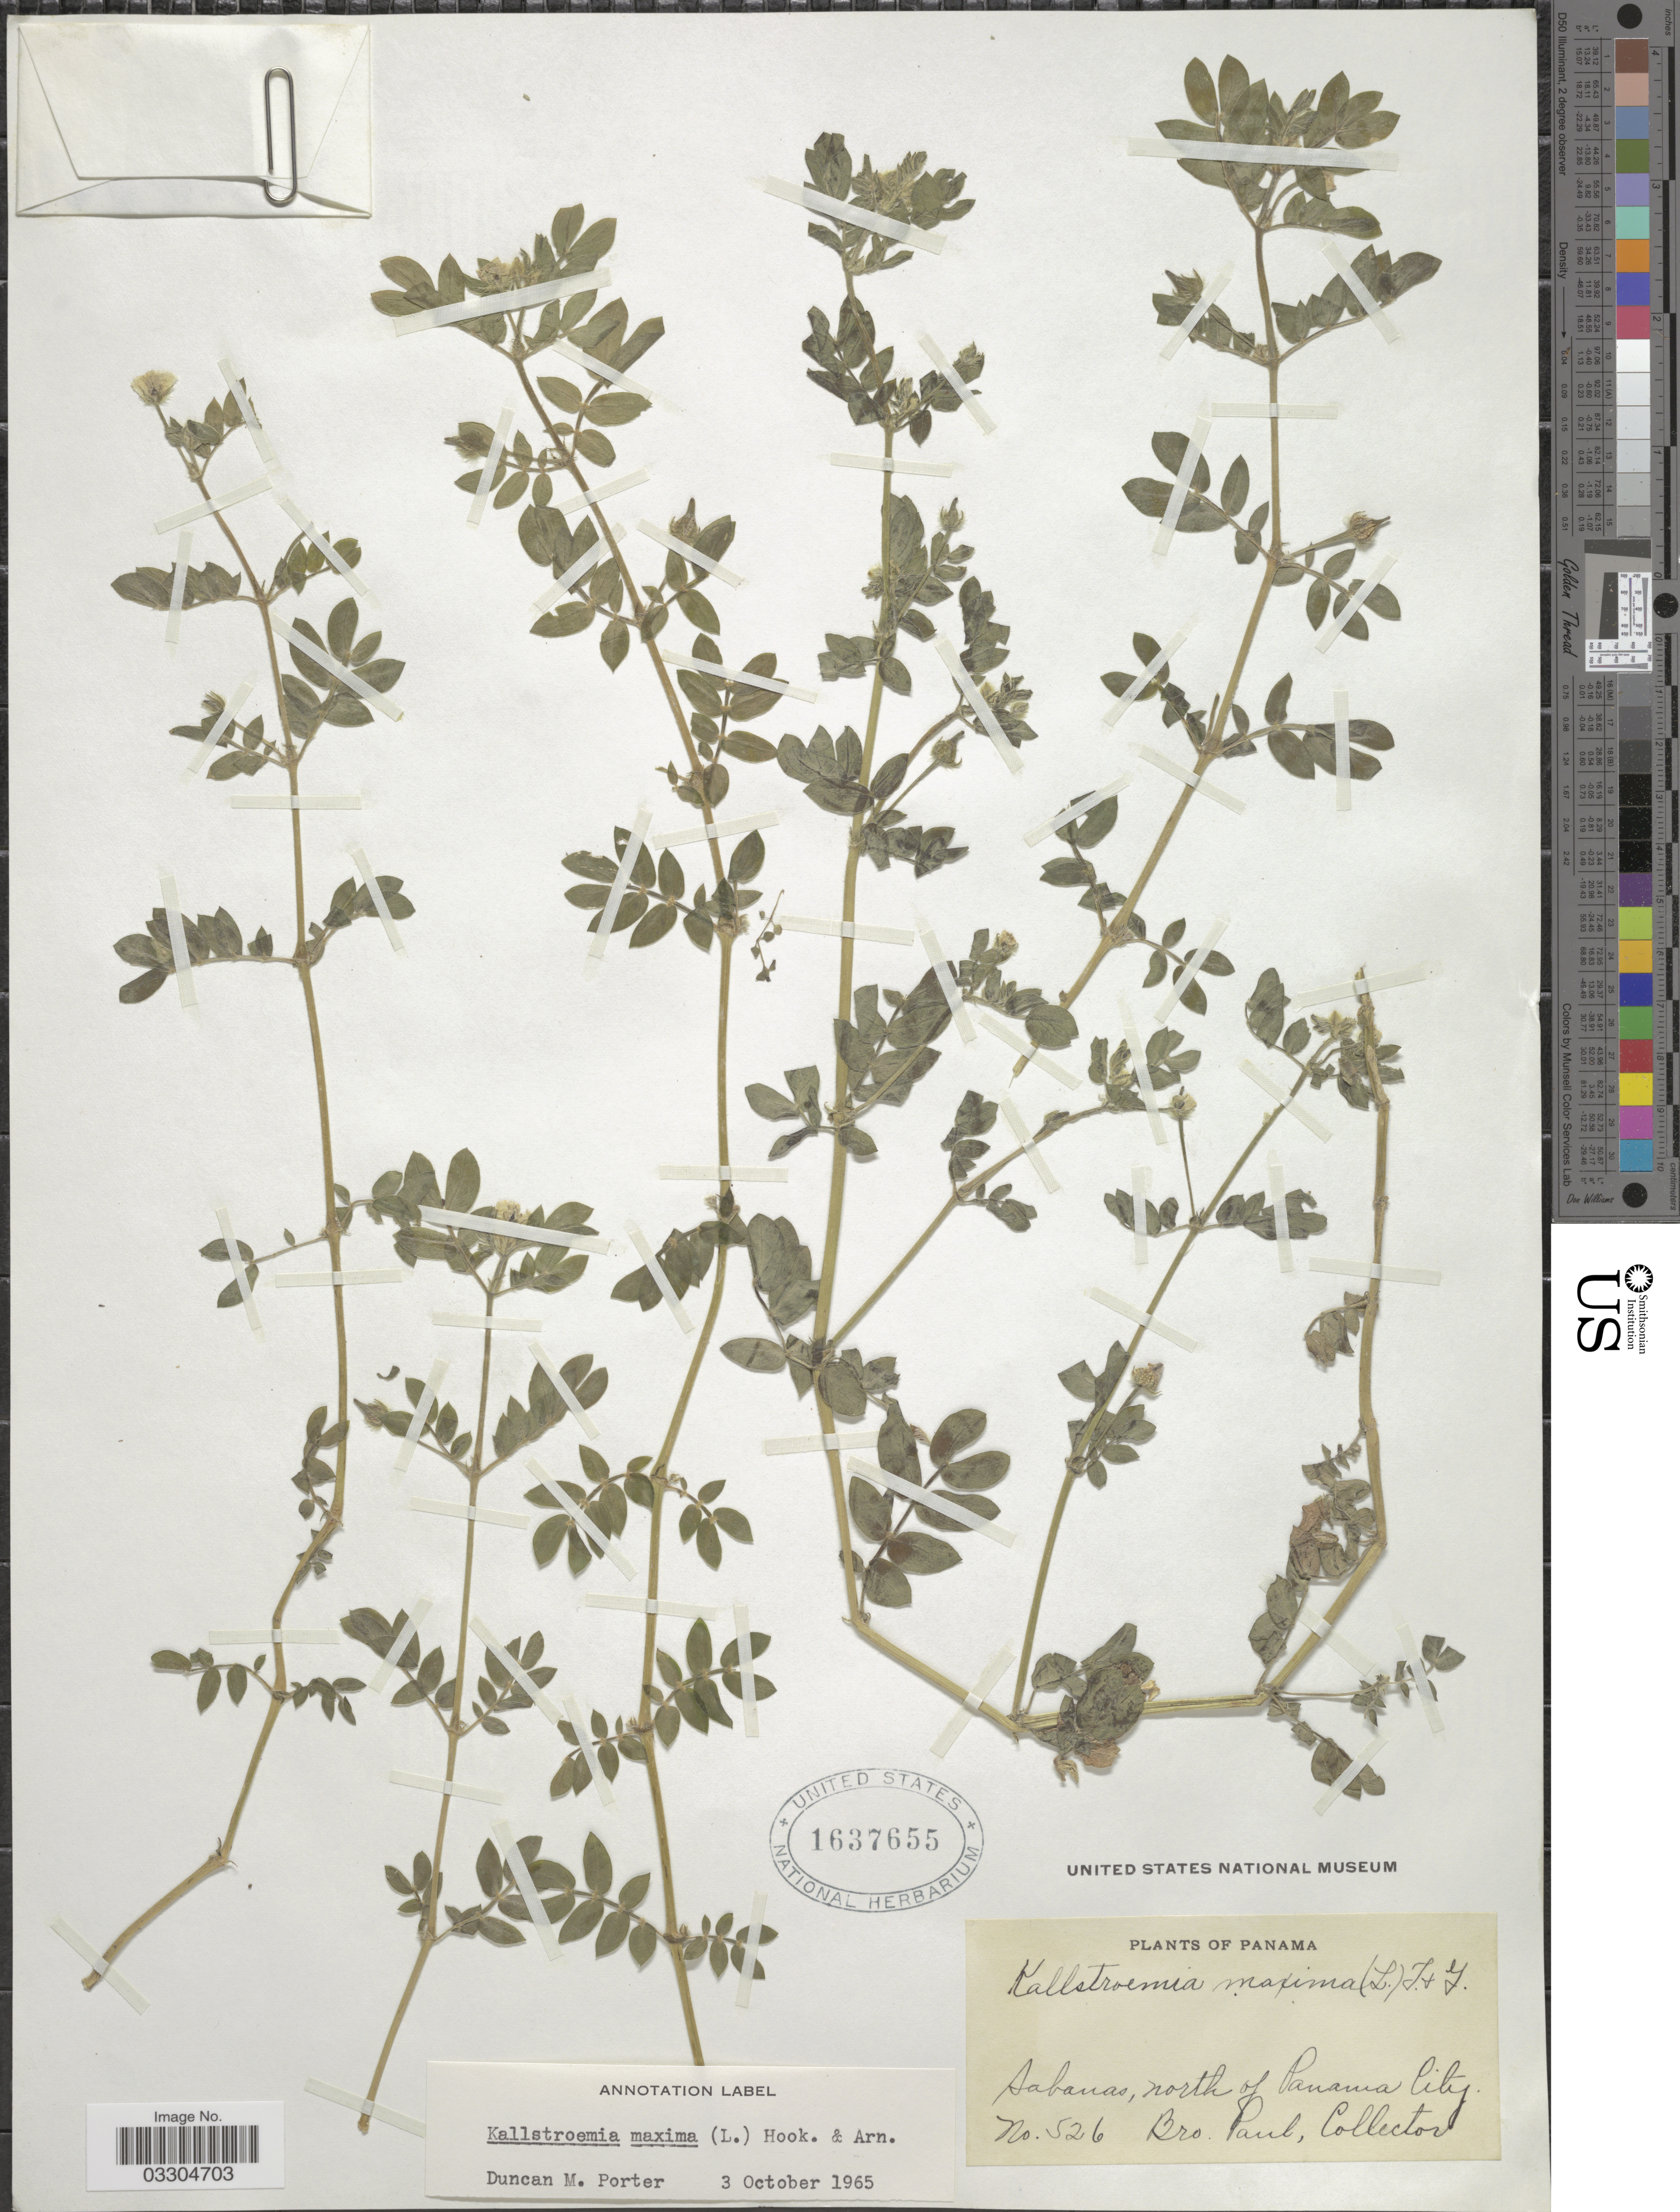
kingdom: Plantae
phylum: Tracheophyta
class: Magnoliopsida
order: Zygophyllales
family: Zygophyllaceae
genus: Kallstroemia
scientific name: Kallstroemia maxima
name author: (L.) Hook. & Arn.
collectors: B. Paul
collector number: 526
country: Panama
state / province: Panamá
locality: Sabanas, north of Panama City.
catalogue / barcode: US 1637655